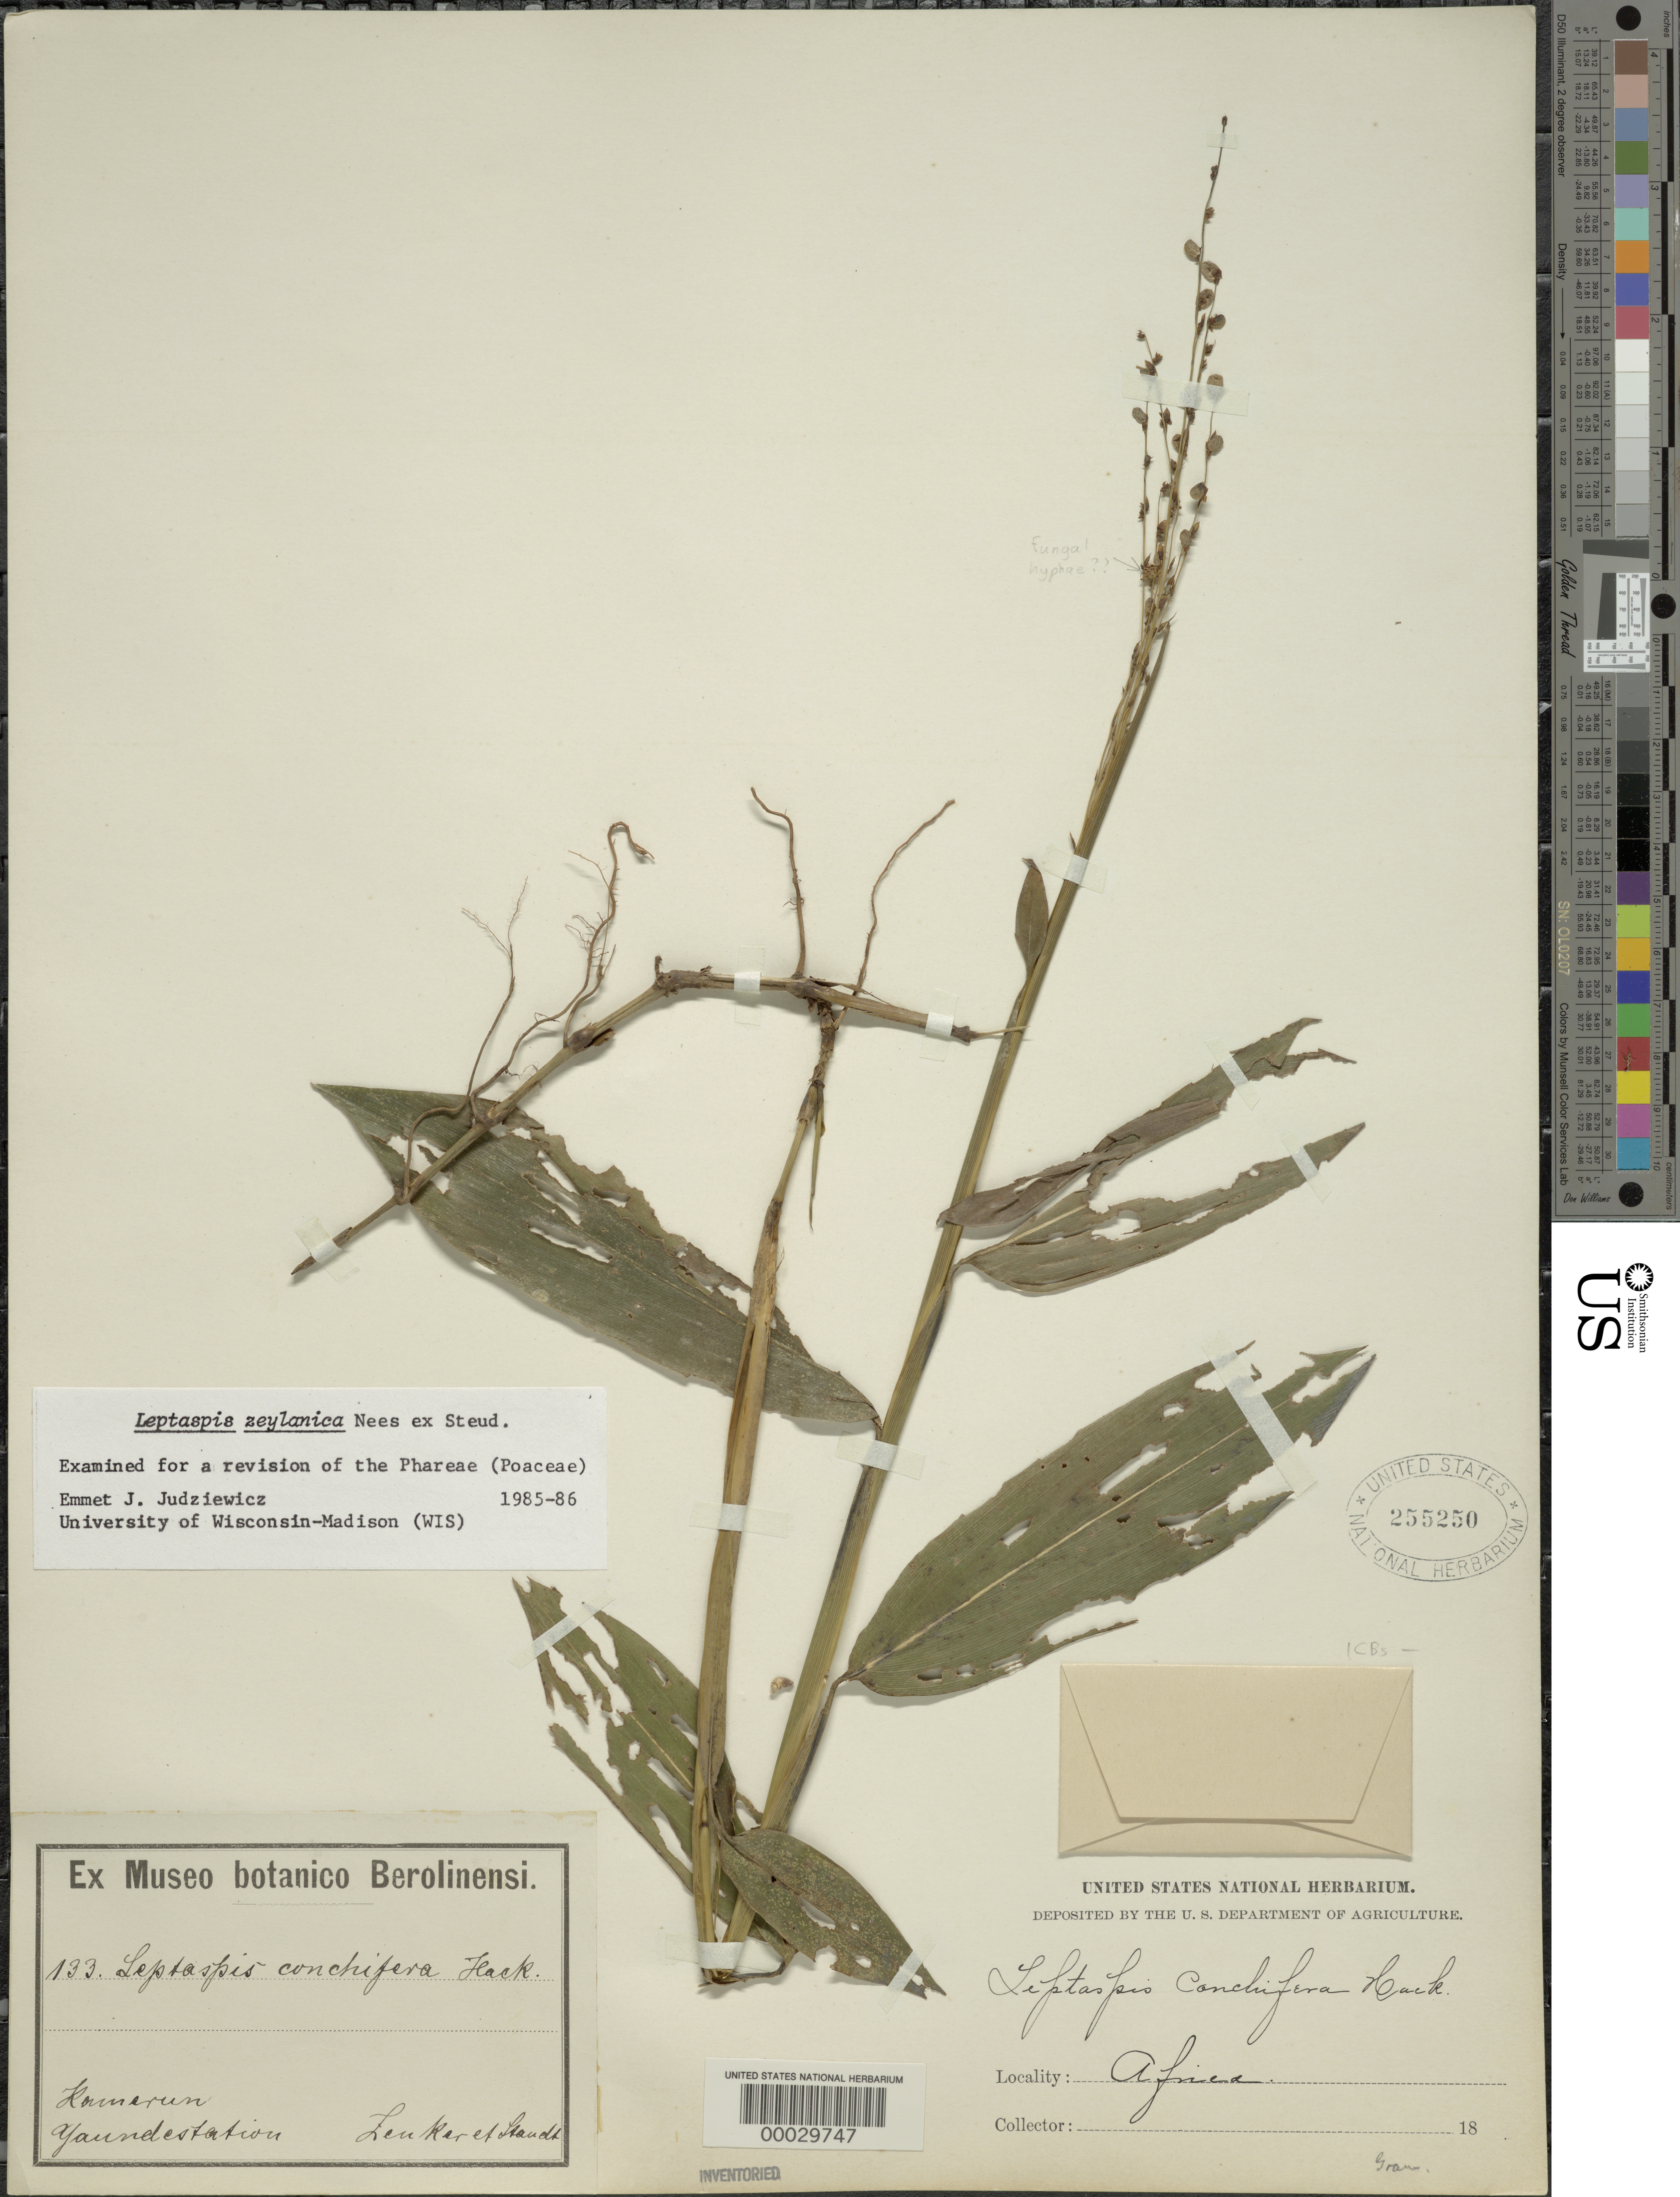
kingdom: Plantae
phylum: Tracheophyta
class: Liliopsida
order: Poales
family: Poaceae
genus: Leptaspis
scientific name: Leptaspis zeylanica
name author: Nees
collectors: -. Lenker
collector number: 133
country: Cameroon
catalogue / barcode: US 255250